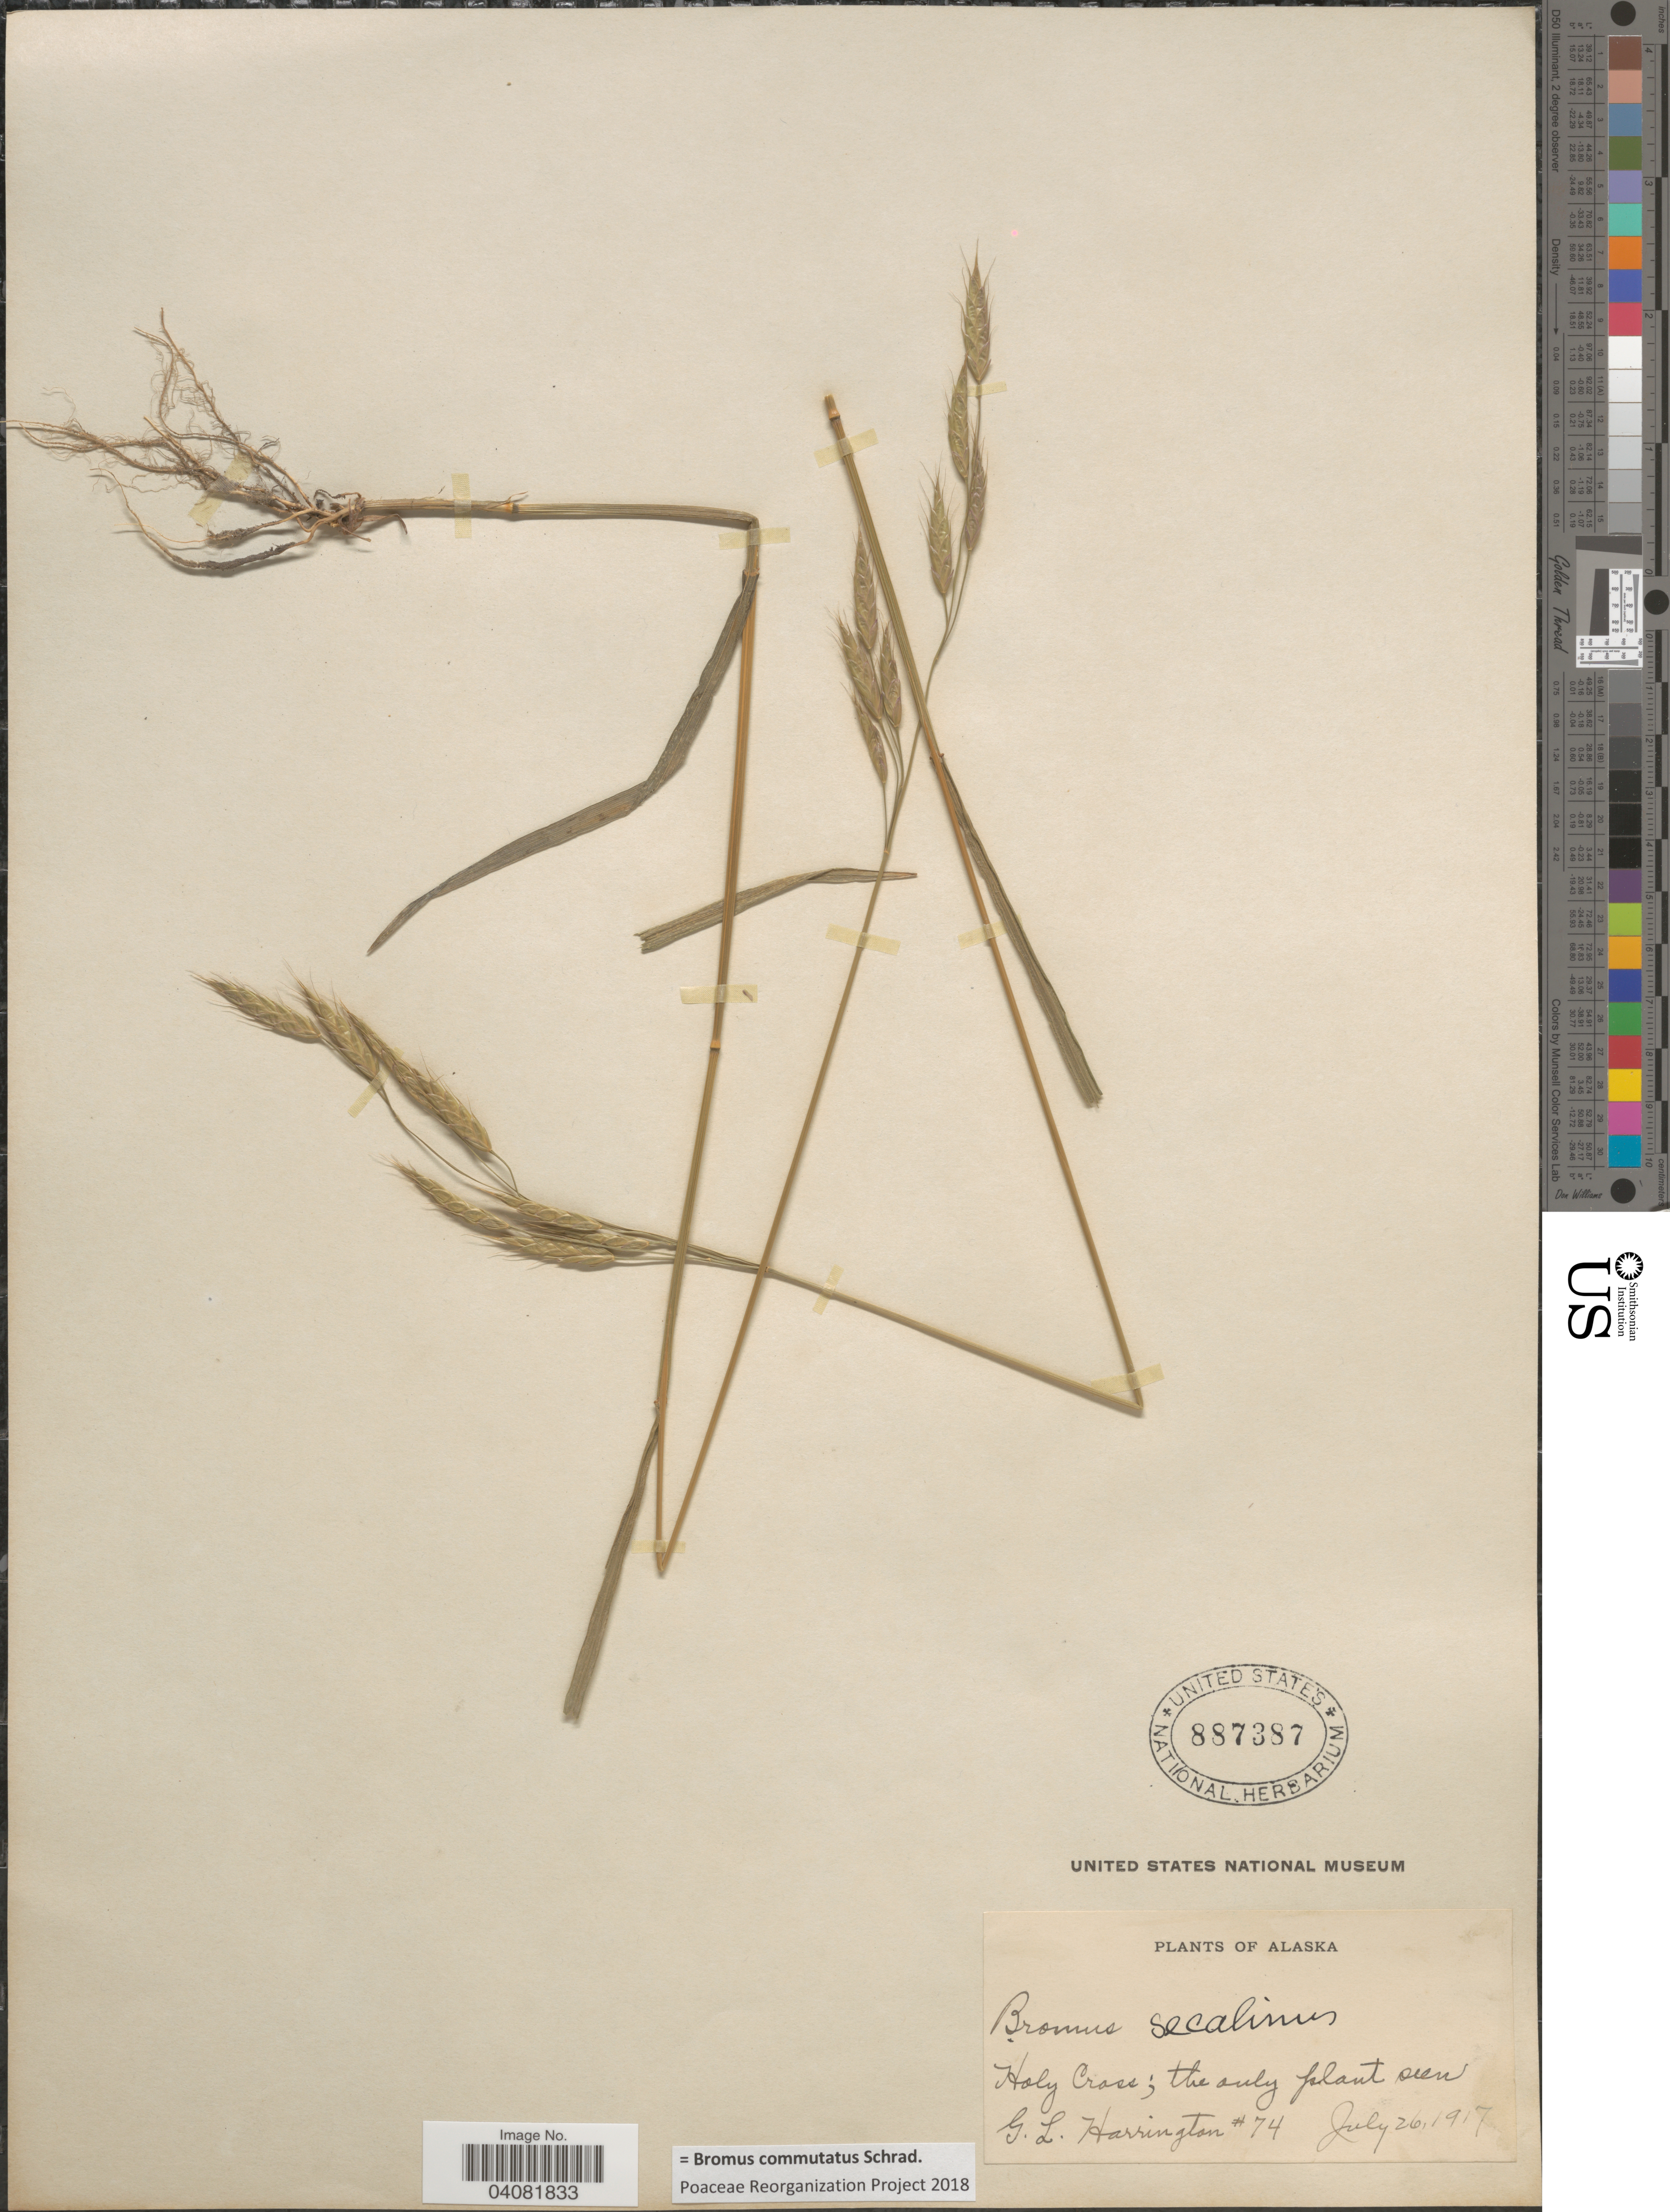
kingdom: Plantae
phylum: Tracheophyta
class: Liliopsida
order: Poales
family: Poaceae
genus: Bromus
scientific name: Bromus commutatus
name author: Schrad.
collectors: G. Harrington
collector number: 74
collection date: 1917-07-26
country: United States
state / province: Alaska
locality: Holy Cross.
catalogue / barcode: US 887387